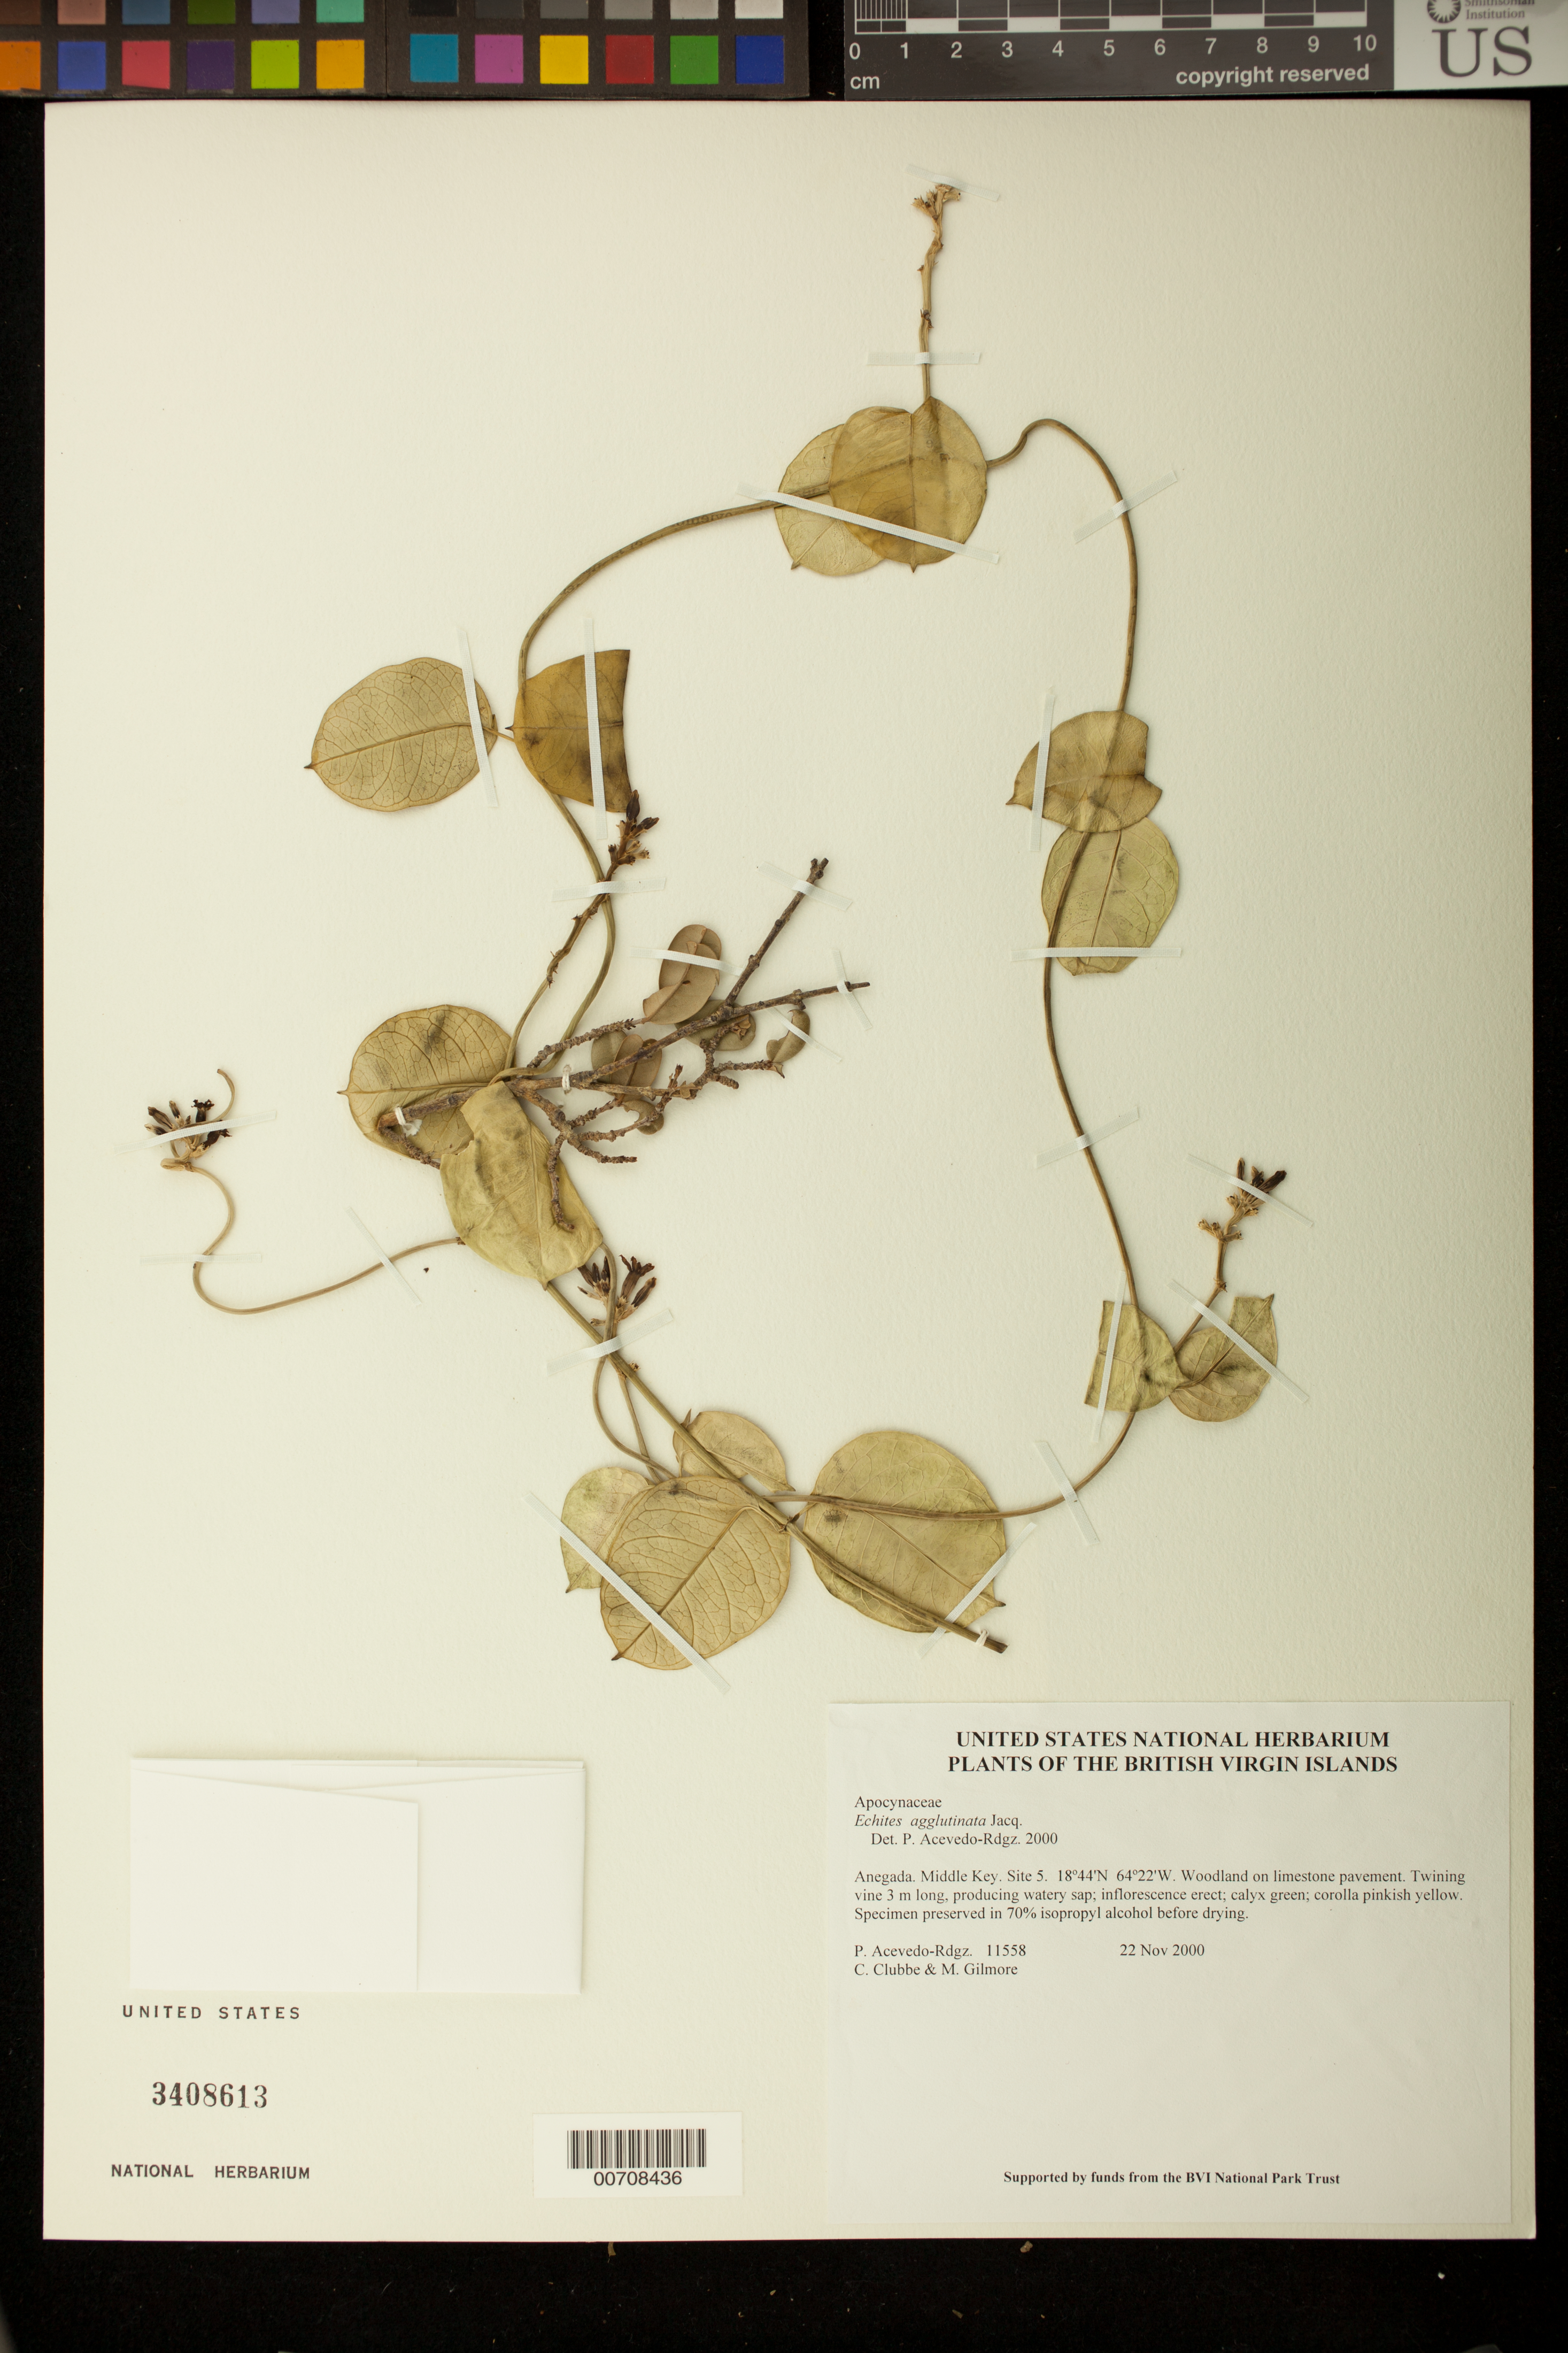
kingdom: Plantae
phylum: Tracheophyta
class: Magnoliopsida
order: Gentianales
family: Apocynaceae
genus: Echites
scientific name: Echites agglutinatus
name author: Jacq.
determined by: Acevedo-Rodríguez, P., (BOT), Smithsonian Institution - National Museum of Natural History (UNITED STATES)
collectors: P. Acevedo-Rodr., C. Clubbe & M. Gilmore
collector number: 11558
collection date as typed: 22 Nov 2000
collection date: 2000-11-22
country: British Virgin Islands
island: Anegada I.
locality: Middle Key. Site 5.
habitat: Woodland on limestone pavement.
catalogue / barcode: US 3408613